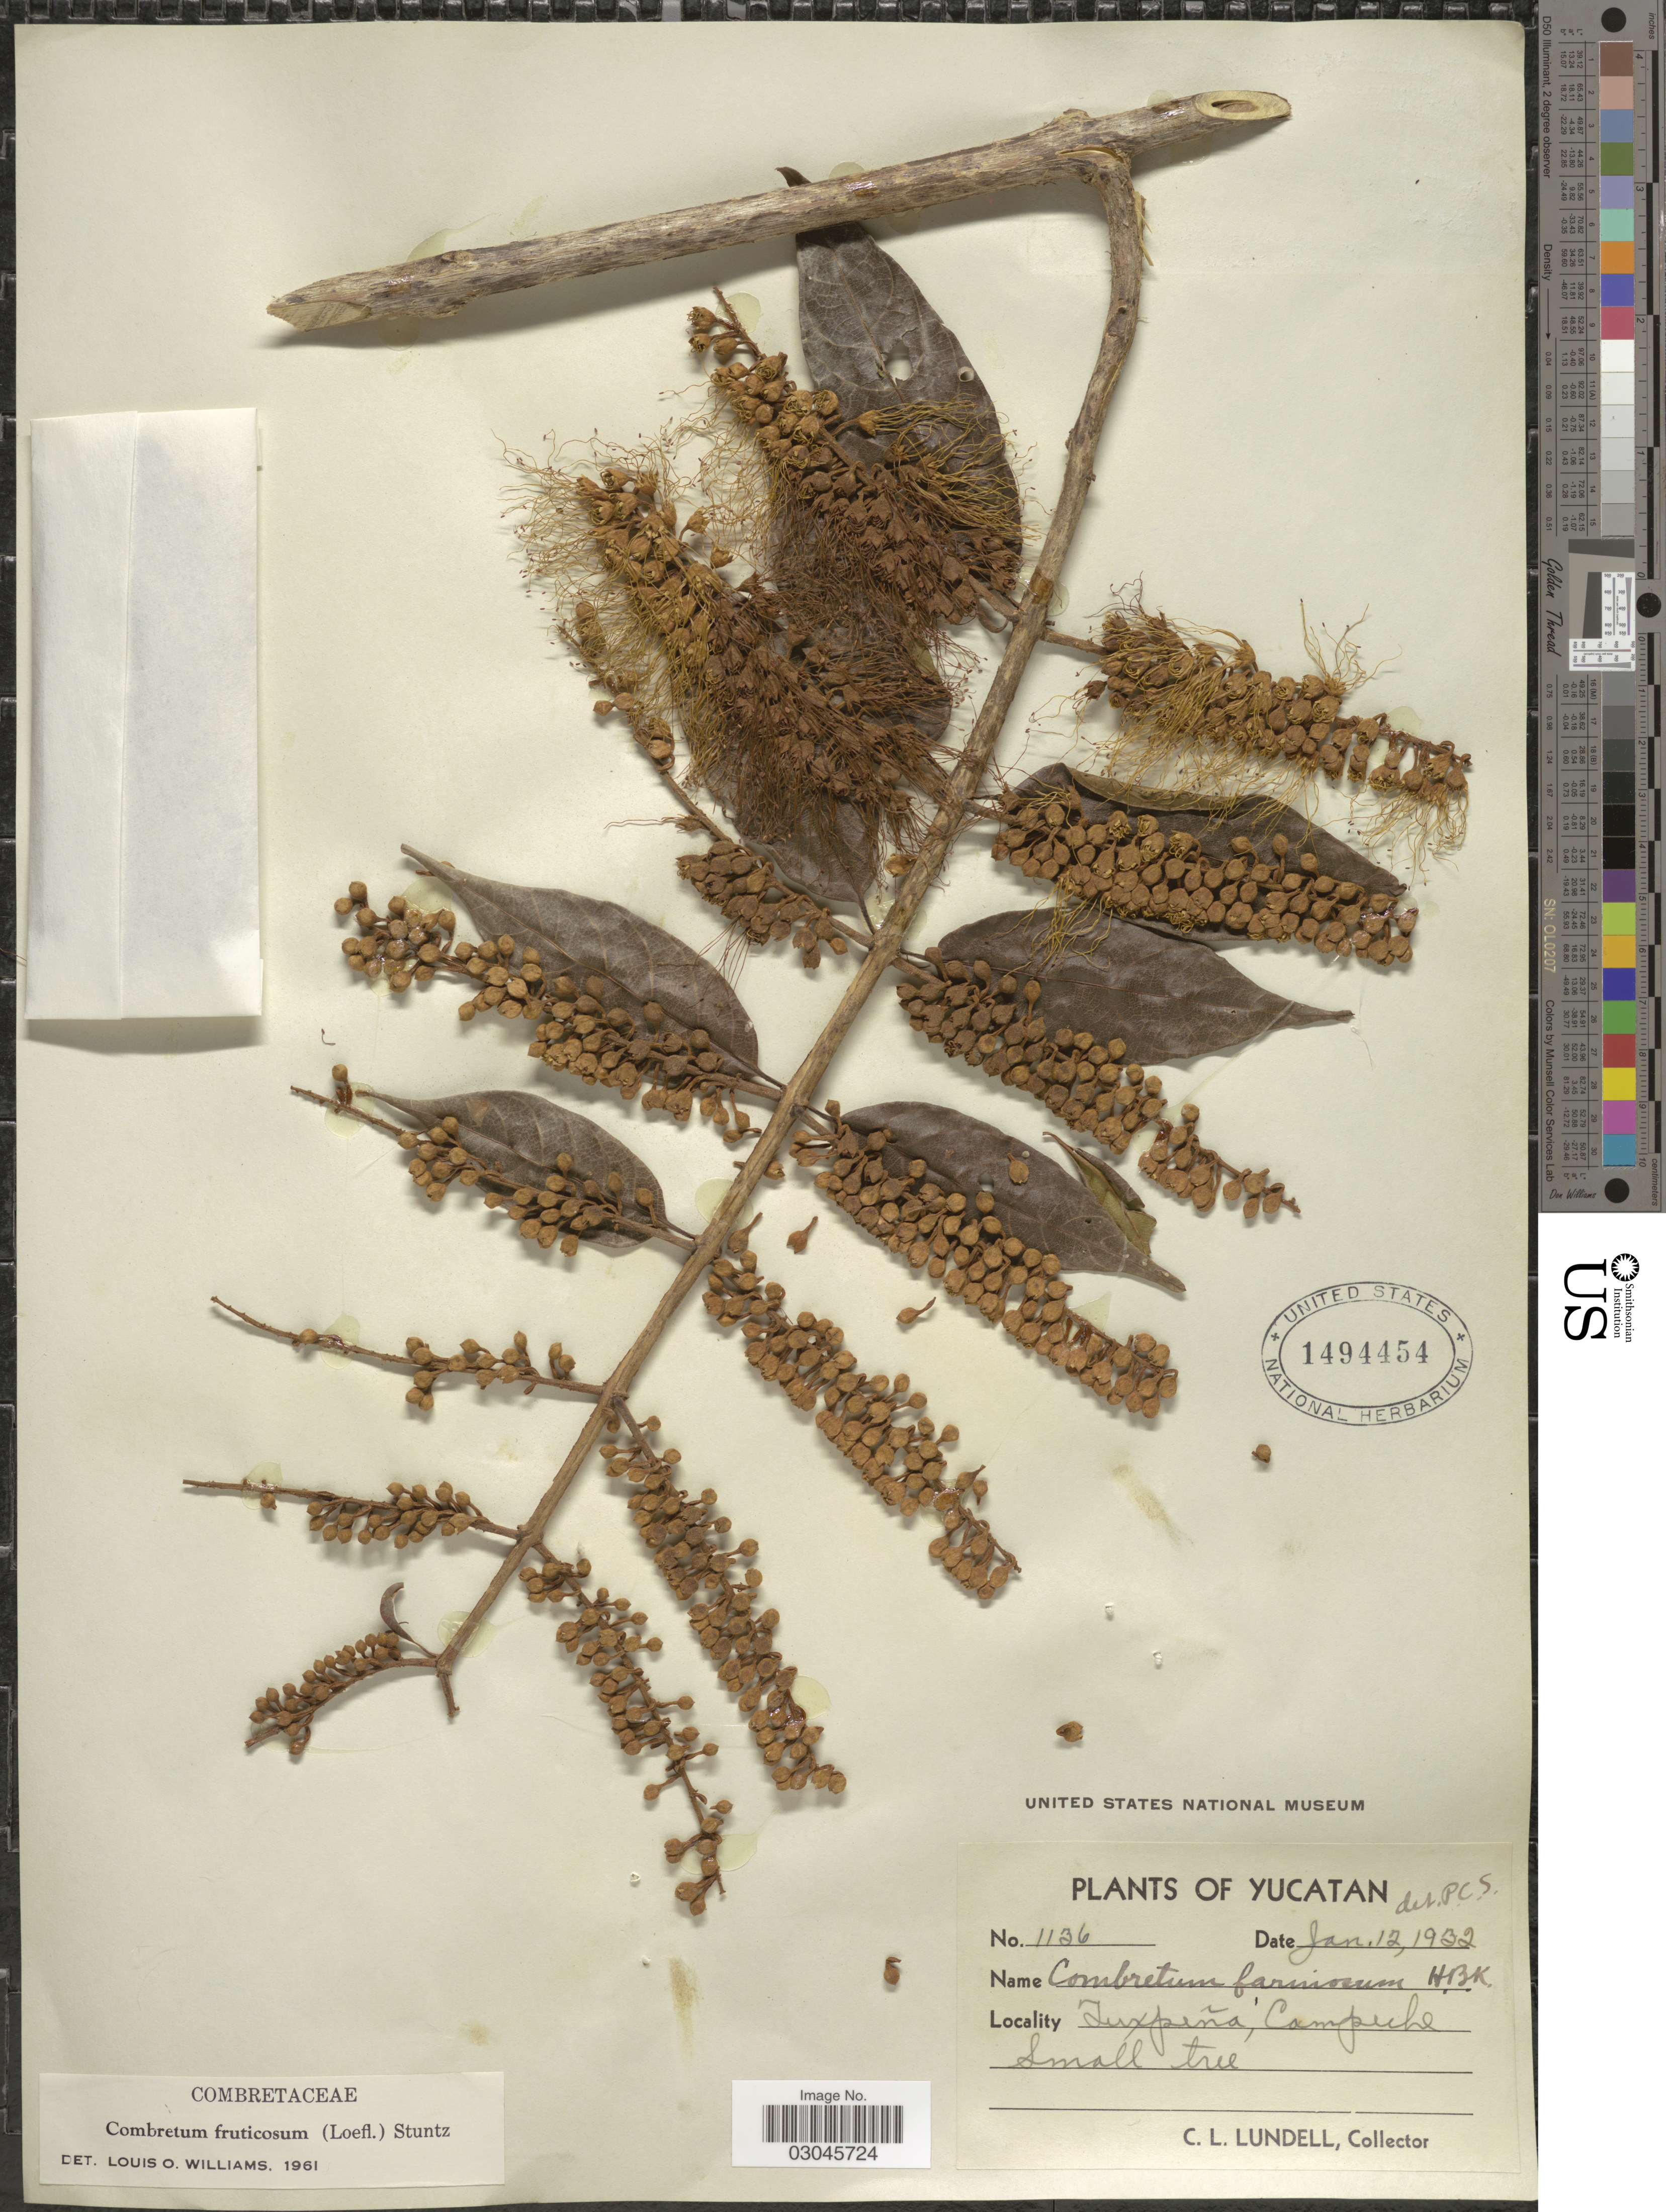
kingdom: Plantae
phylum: Tracheophyta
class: Magnoliopsida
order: Myrtales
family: Combretaceae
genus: Combretum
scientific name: Combretum fruticosum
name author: (Loefl.) Stuntz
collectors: C. L. Lundell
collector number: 1136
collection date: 1932-01-12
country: Mexico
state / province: Yucatán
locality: Tuxpeña, Campeche.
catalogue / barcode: US 1494454